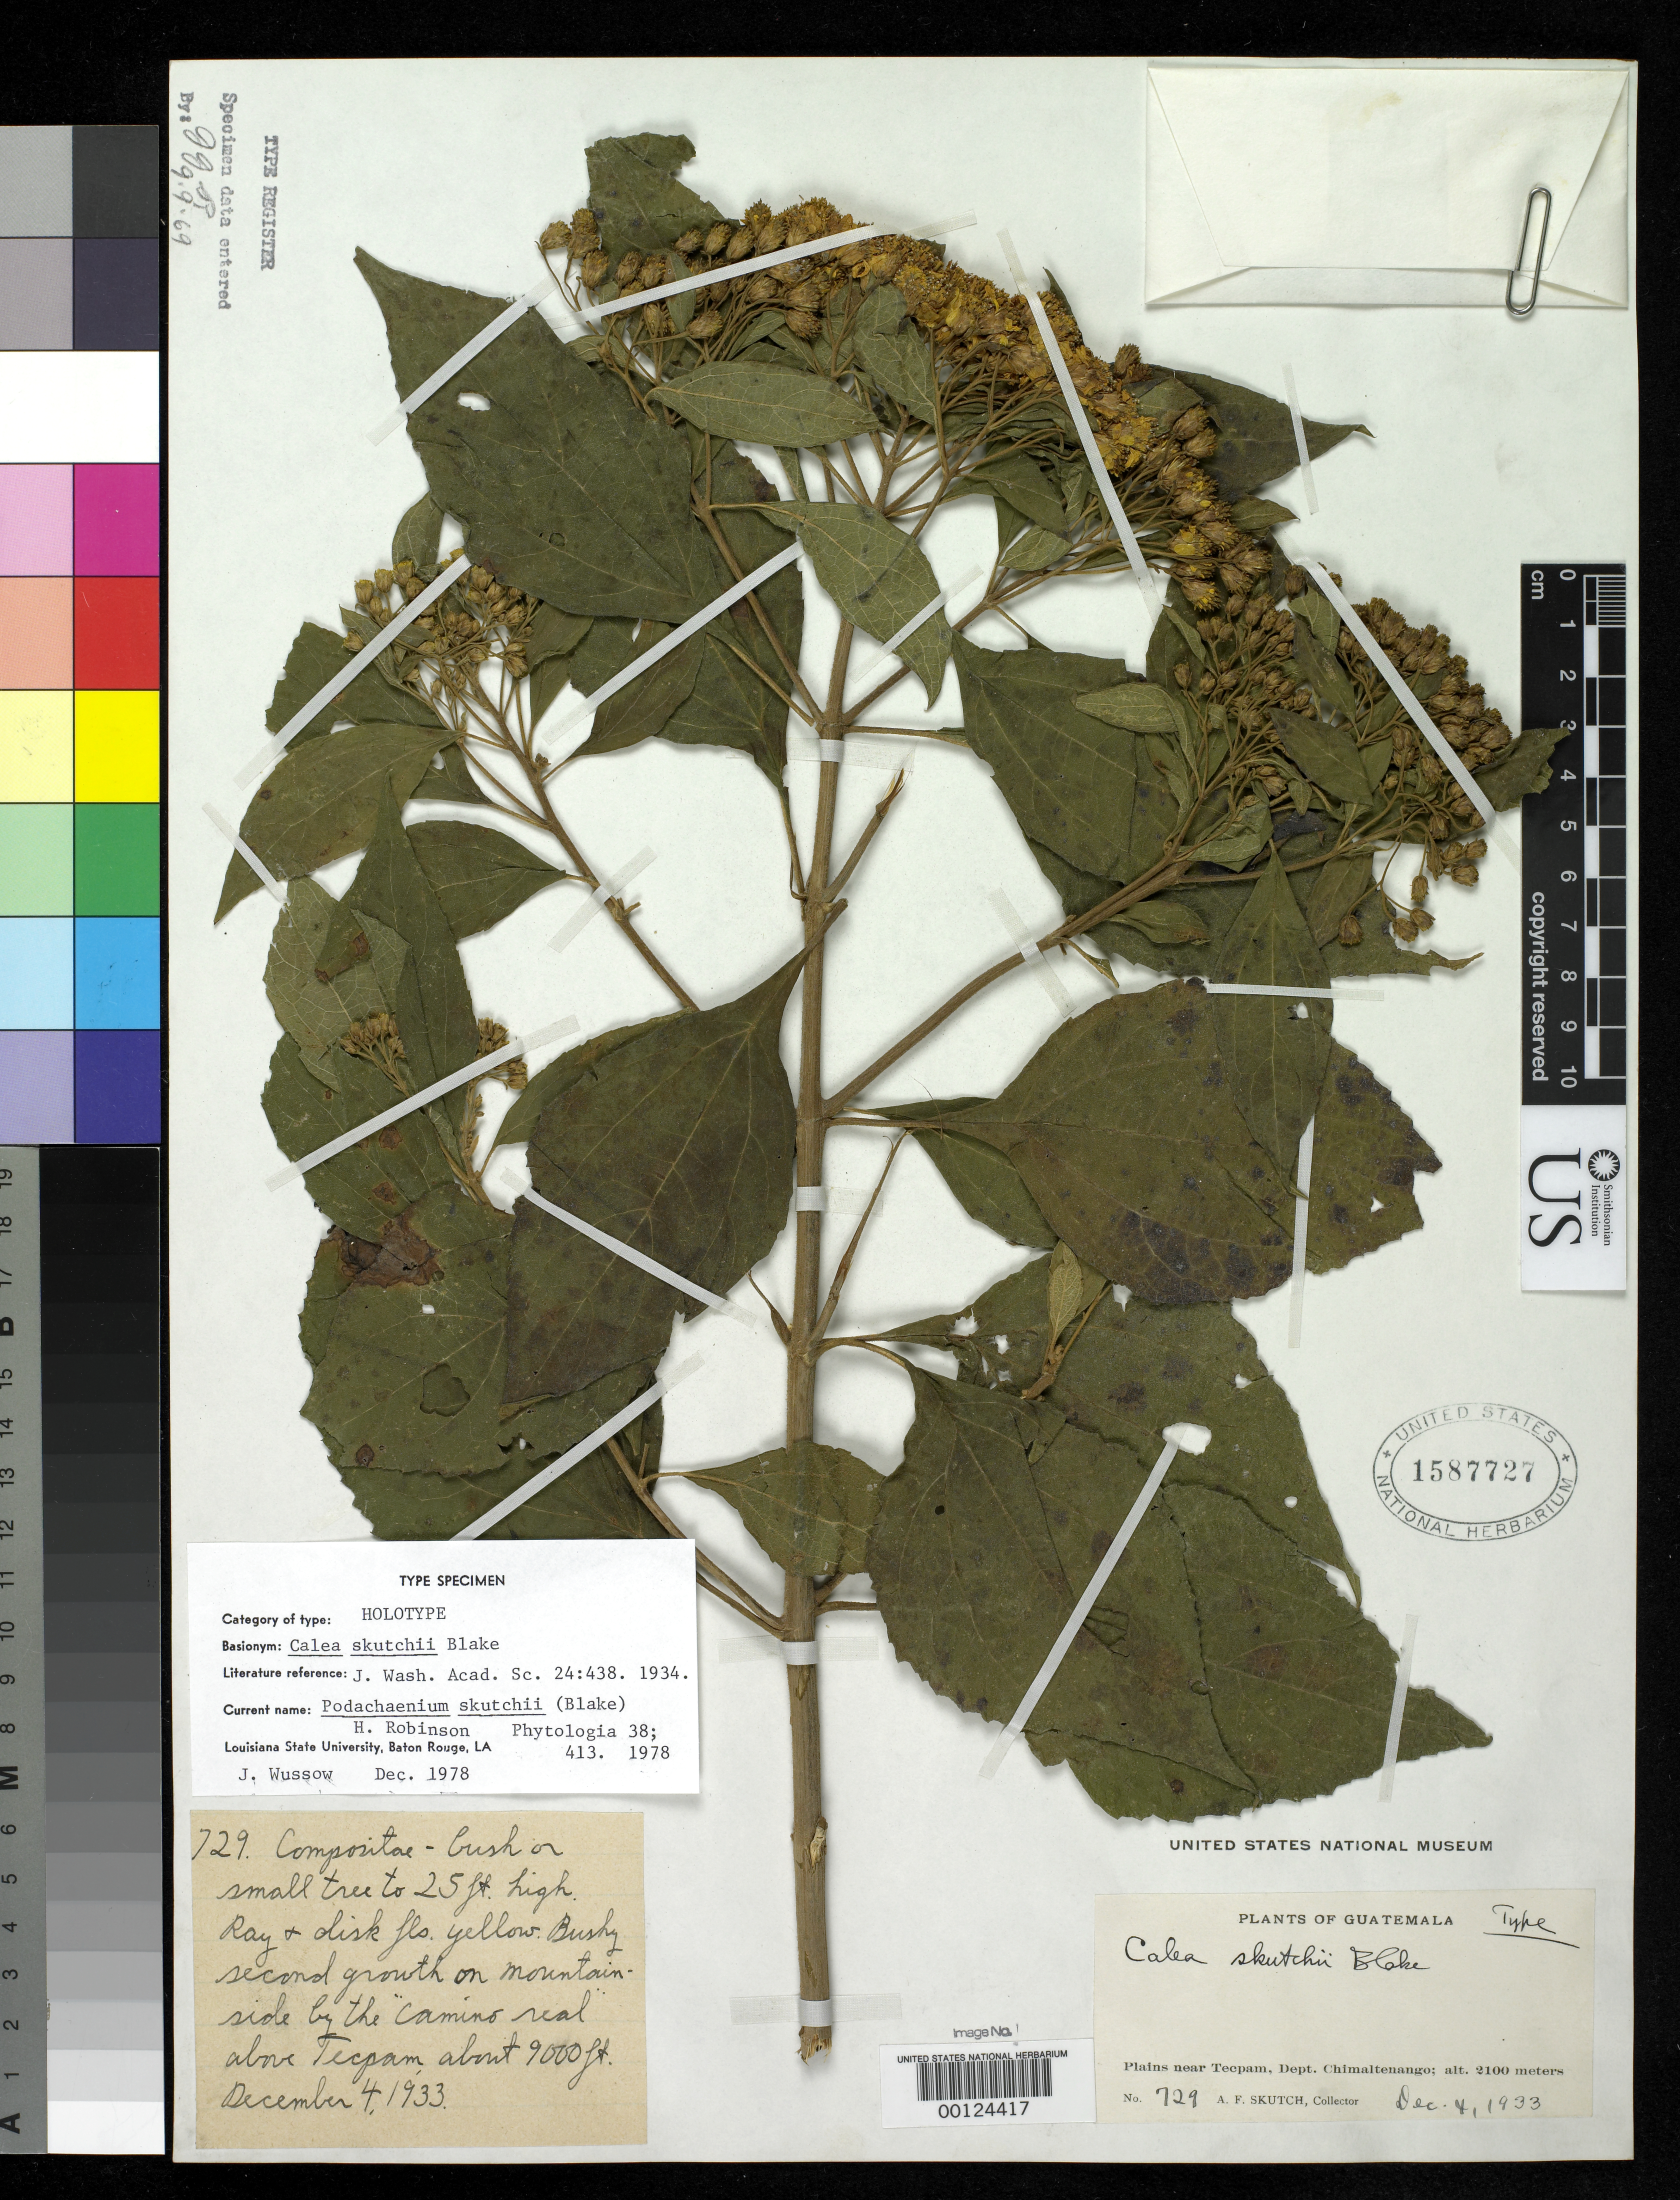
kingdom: Plantae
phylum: Tracheophyta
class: Magnoliopsida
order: Asterales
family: Asteraceae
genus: Calea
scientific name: Calea skutchii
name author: S.F. Blake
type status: Holotype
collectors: A. F. Skutch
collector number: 729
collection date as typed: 04 Dec 1933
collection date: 1933-12-04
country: Guatemala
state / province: Chimaltenango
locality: Above Tecpan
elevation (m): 2530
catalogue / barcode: US 1587727